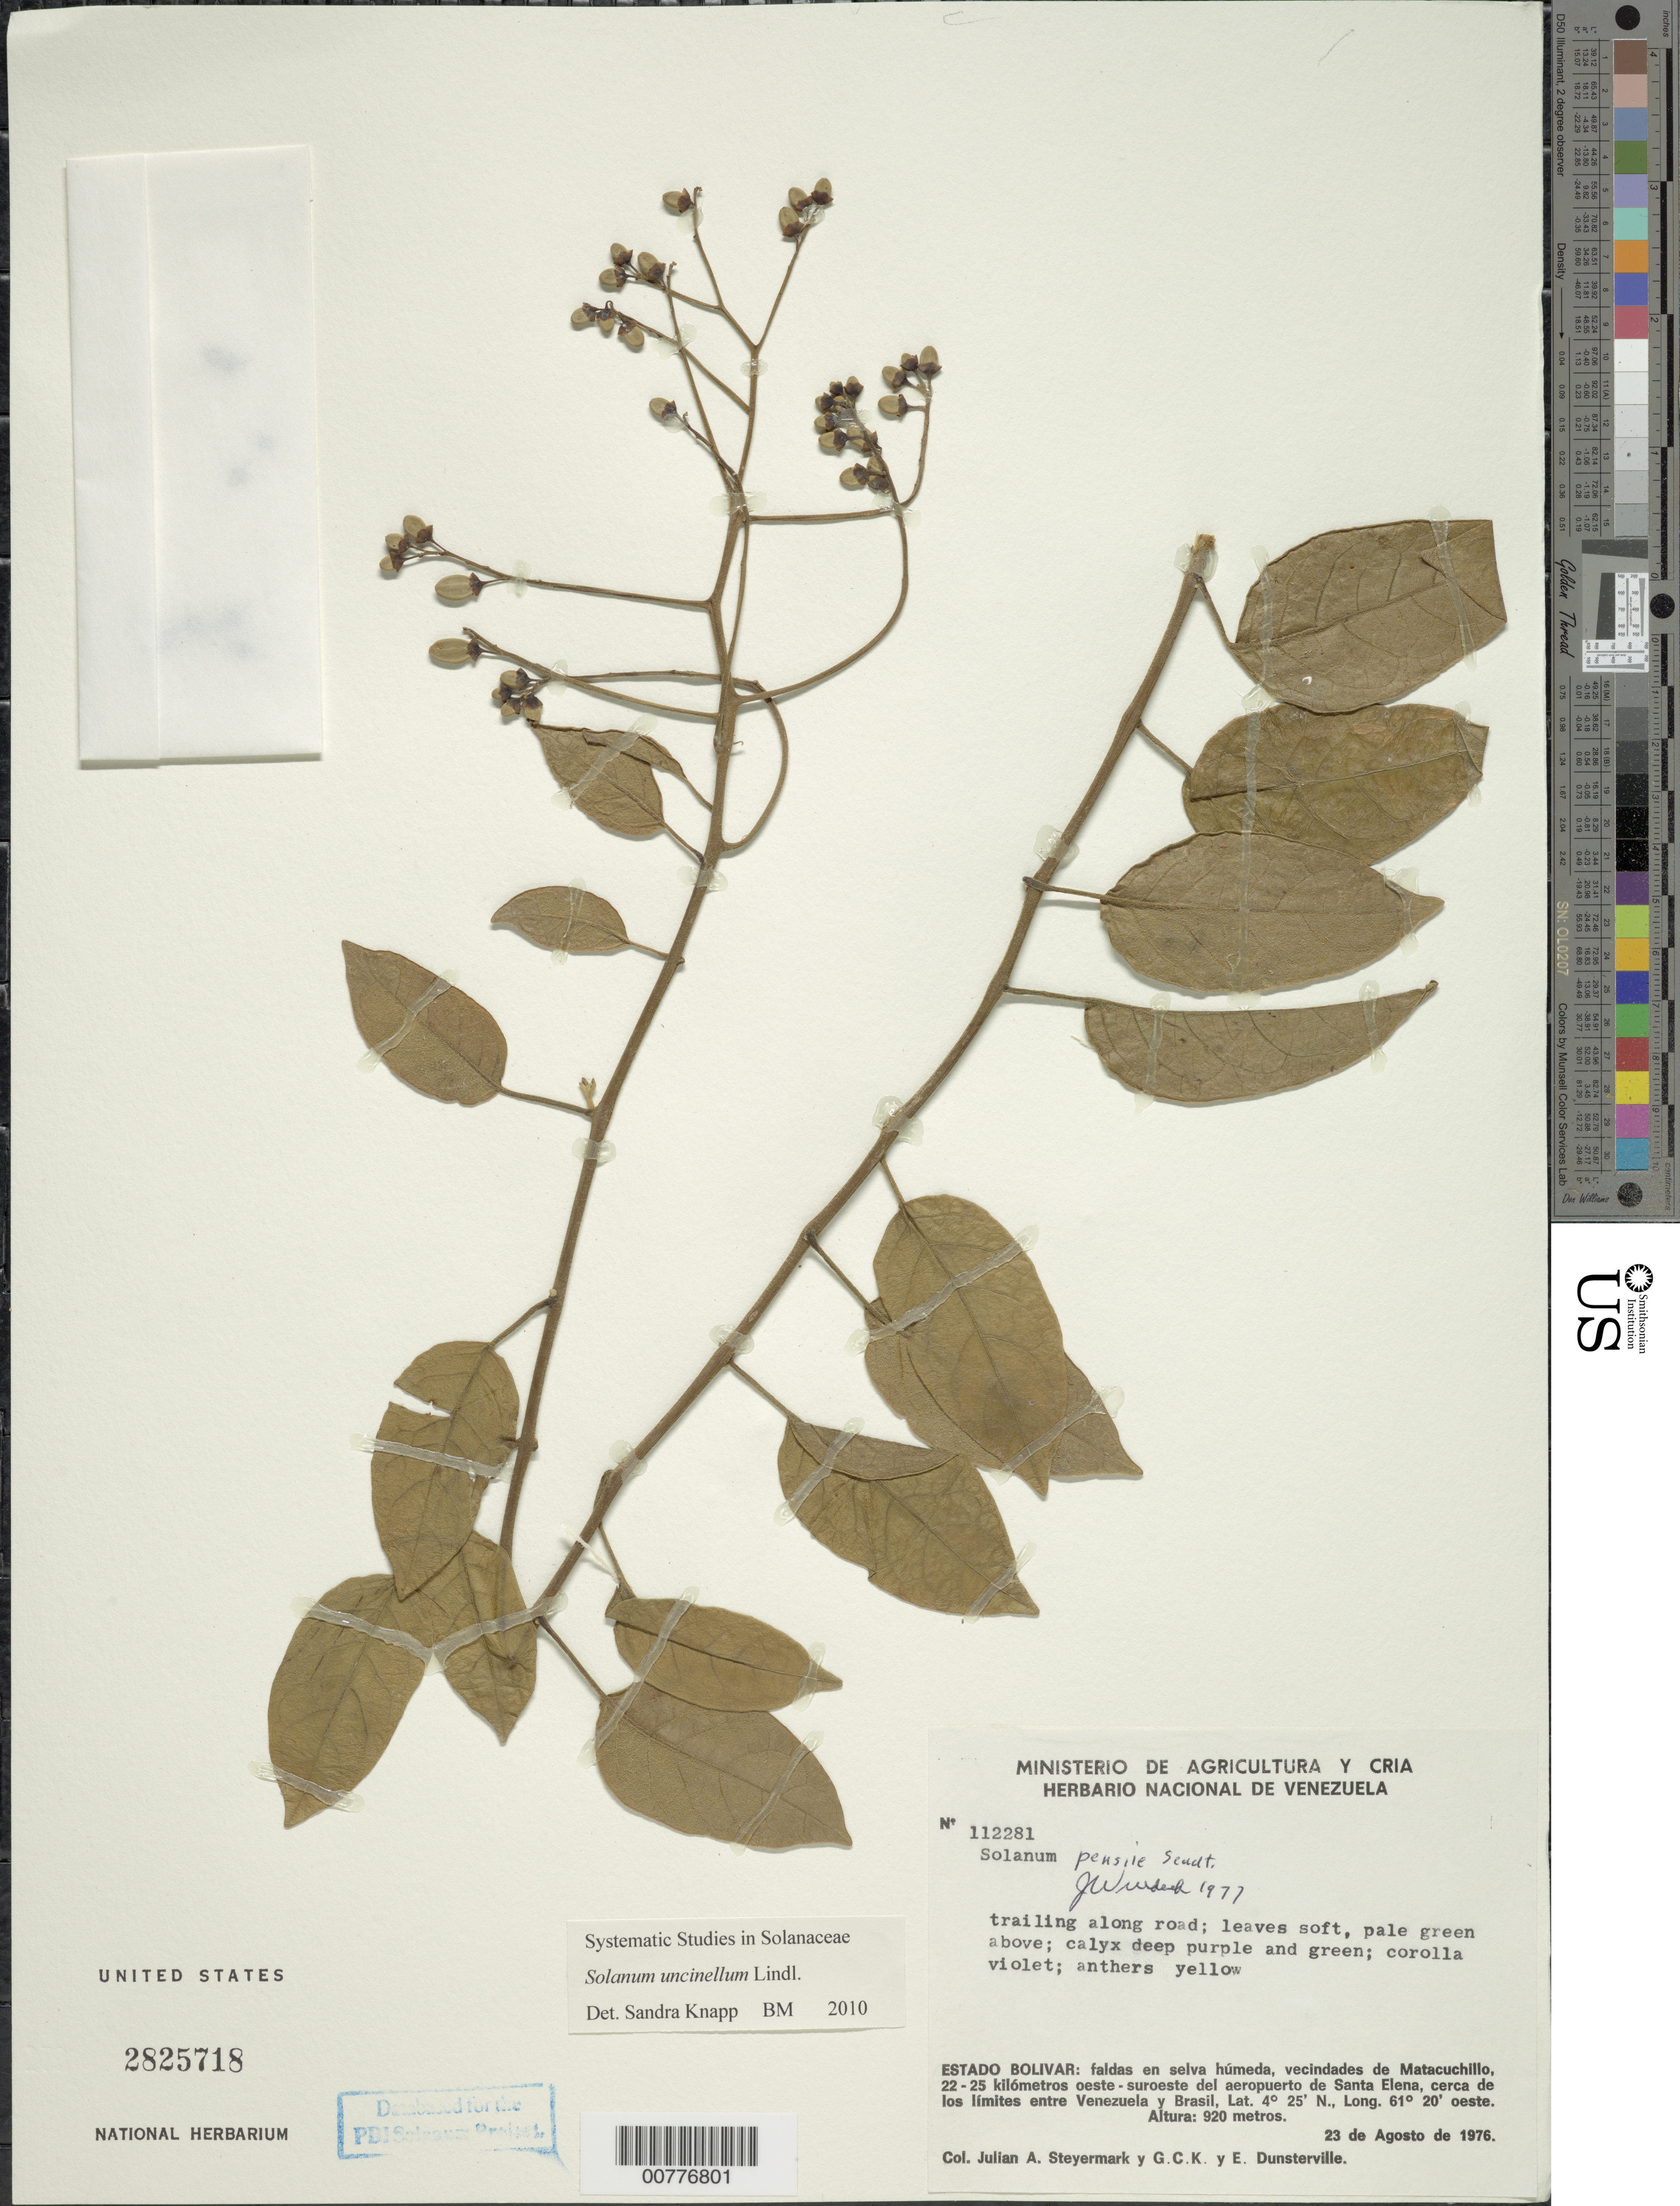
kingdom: Plantae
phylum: Tracheophyta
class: Magnoliopsida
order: Solanales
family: Solanaceae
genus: Solanum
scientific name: Solanum uncinellum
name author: Lindl.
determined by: Knapp, S. D.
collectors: J. Steyermark, G. C. K. Dunsterville & E. Dunsterville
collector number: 112281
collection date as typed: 8 Aug 1976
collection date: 1976-08-08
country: Venezuela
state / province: Bolívar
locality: Matacuchillo, vecindades; 22-25 kilometros oeste-suroeste del aeropuerto de Santa Elena, cerca de los limites entre Venezuela y Brasil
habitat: Trailing along road.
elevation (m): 920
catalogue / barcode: US 2825718